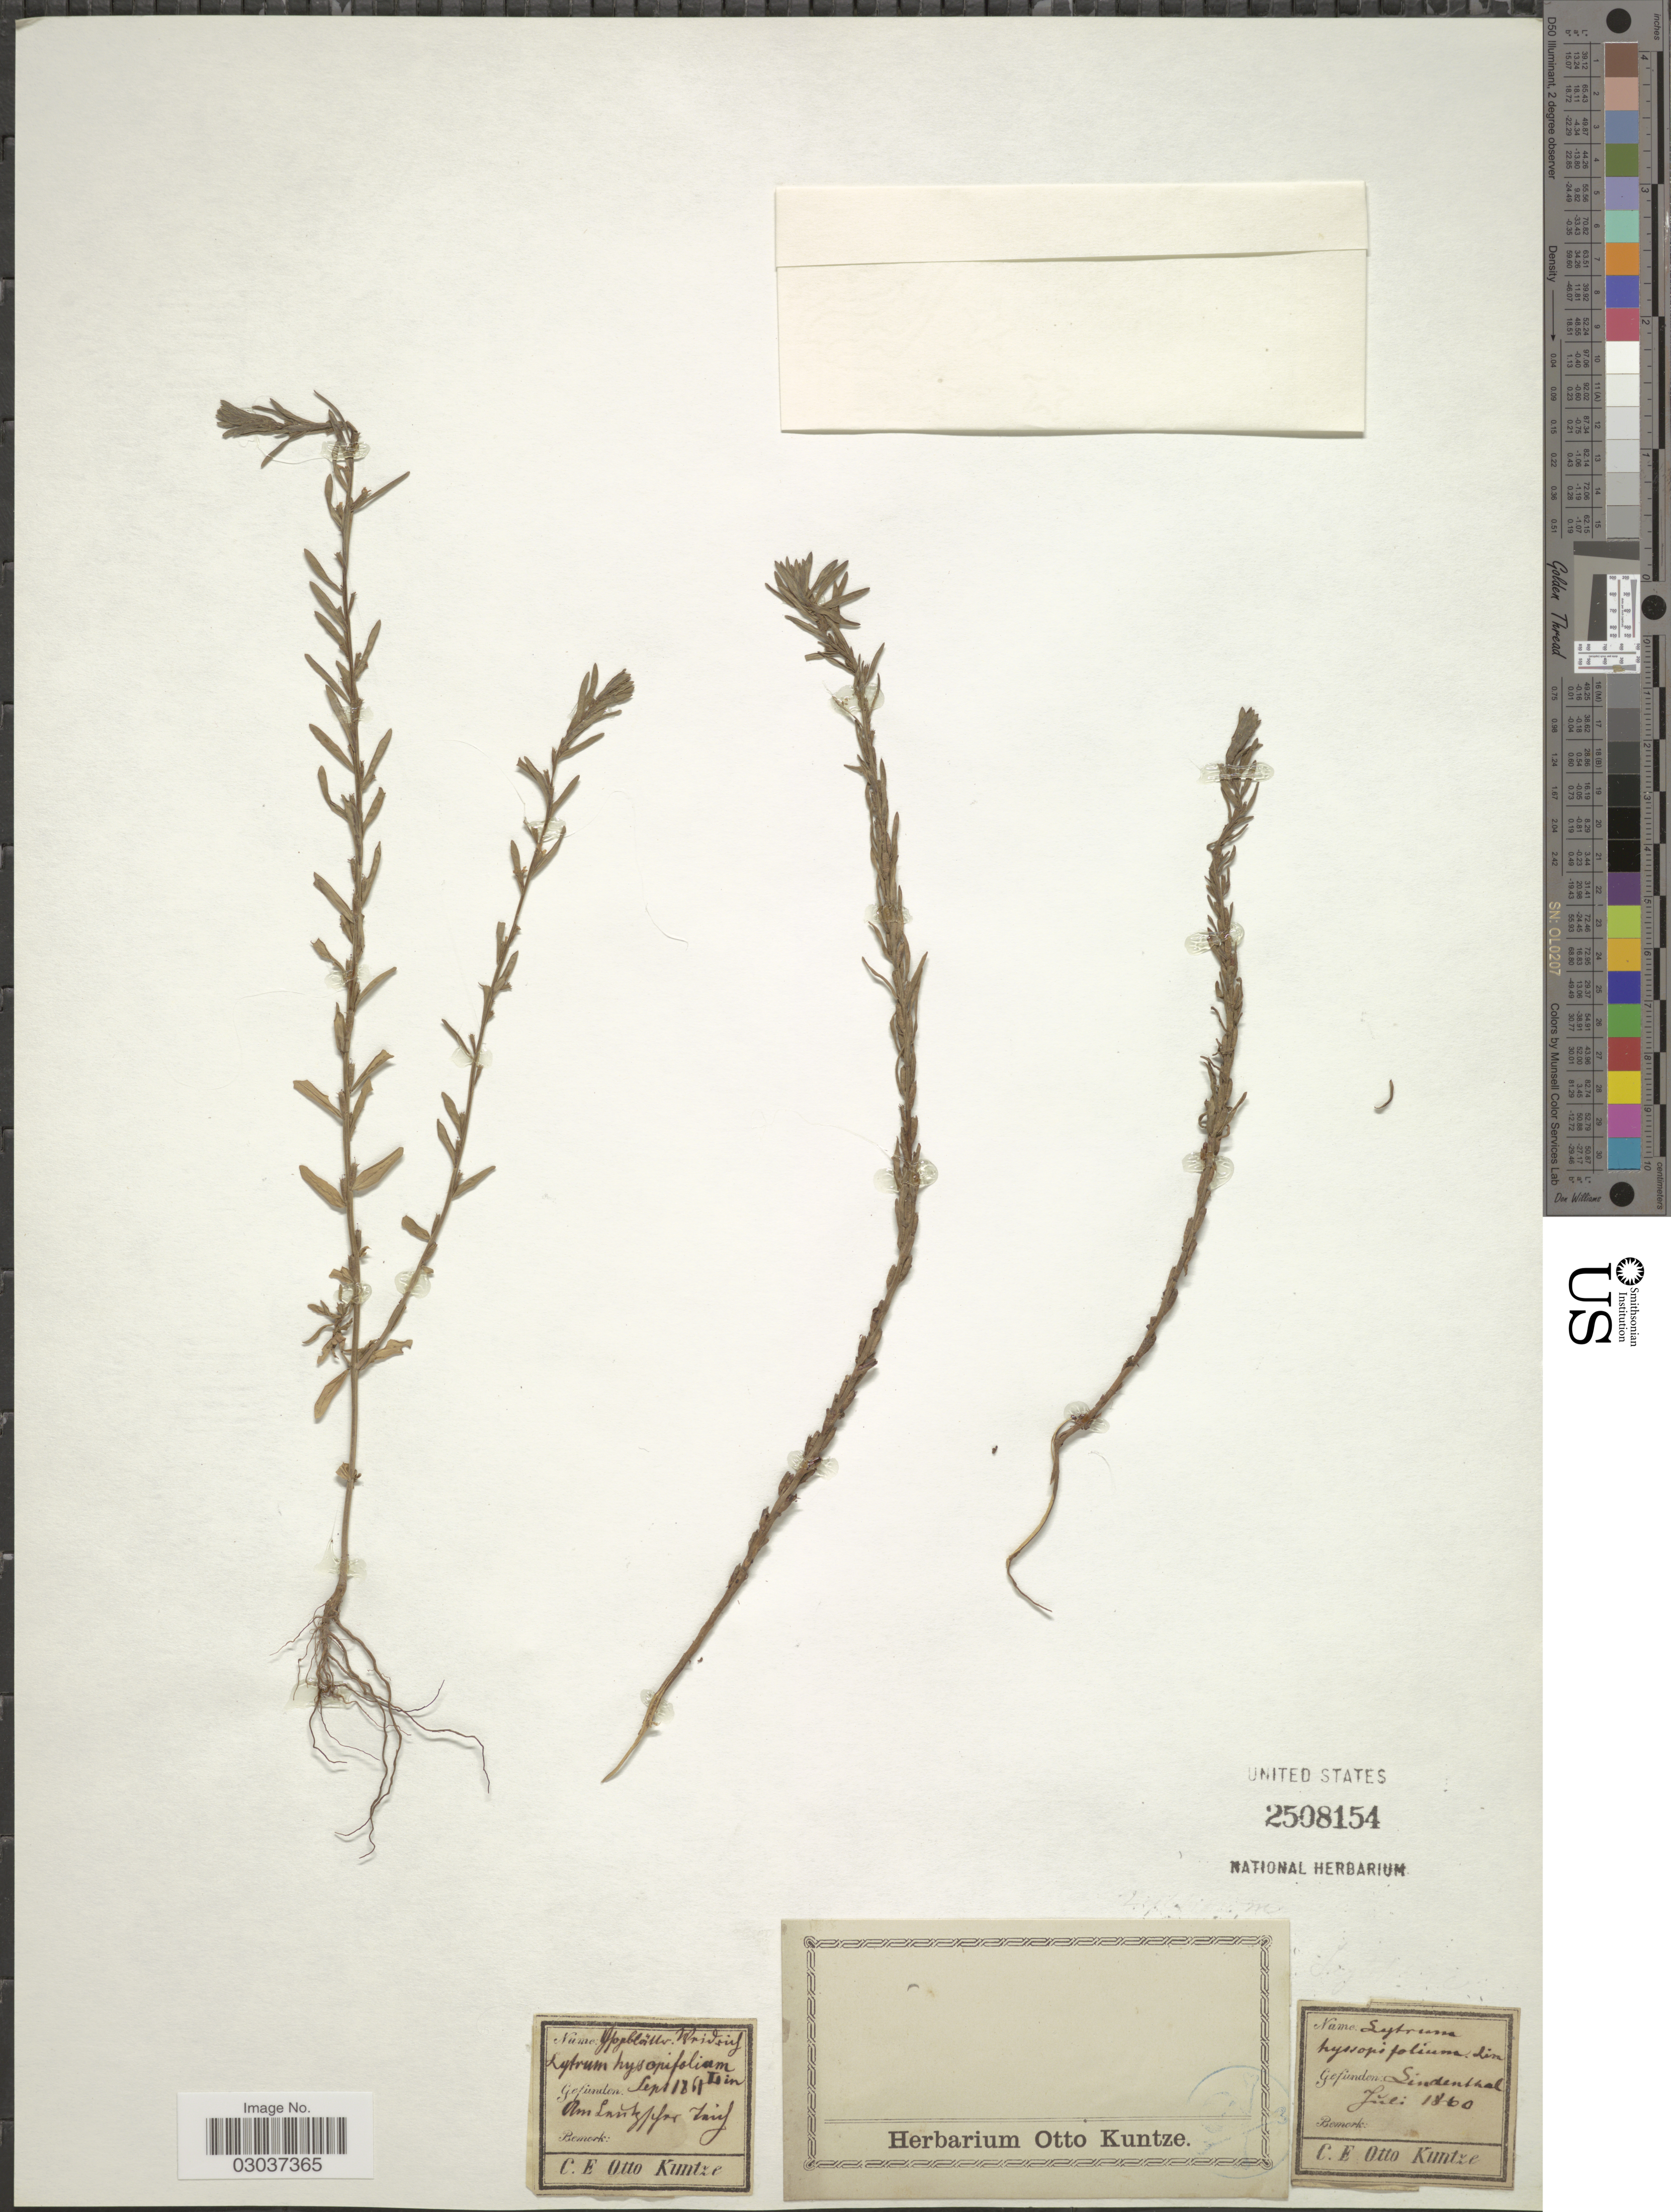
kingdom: Plantae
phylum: Tracheophyta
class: Magnoliopsida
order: Myrtales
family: Lythraceae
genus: Lythrum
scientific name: Lythrum hyssopifolia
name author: L.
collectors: C.E.O. Kuntze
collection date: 1860-07/1861-09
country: Germany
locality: Am Lankpfir Tanf. [interpreted] Lindenthal.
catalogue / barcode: US 2508154